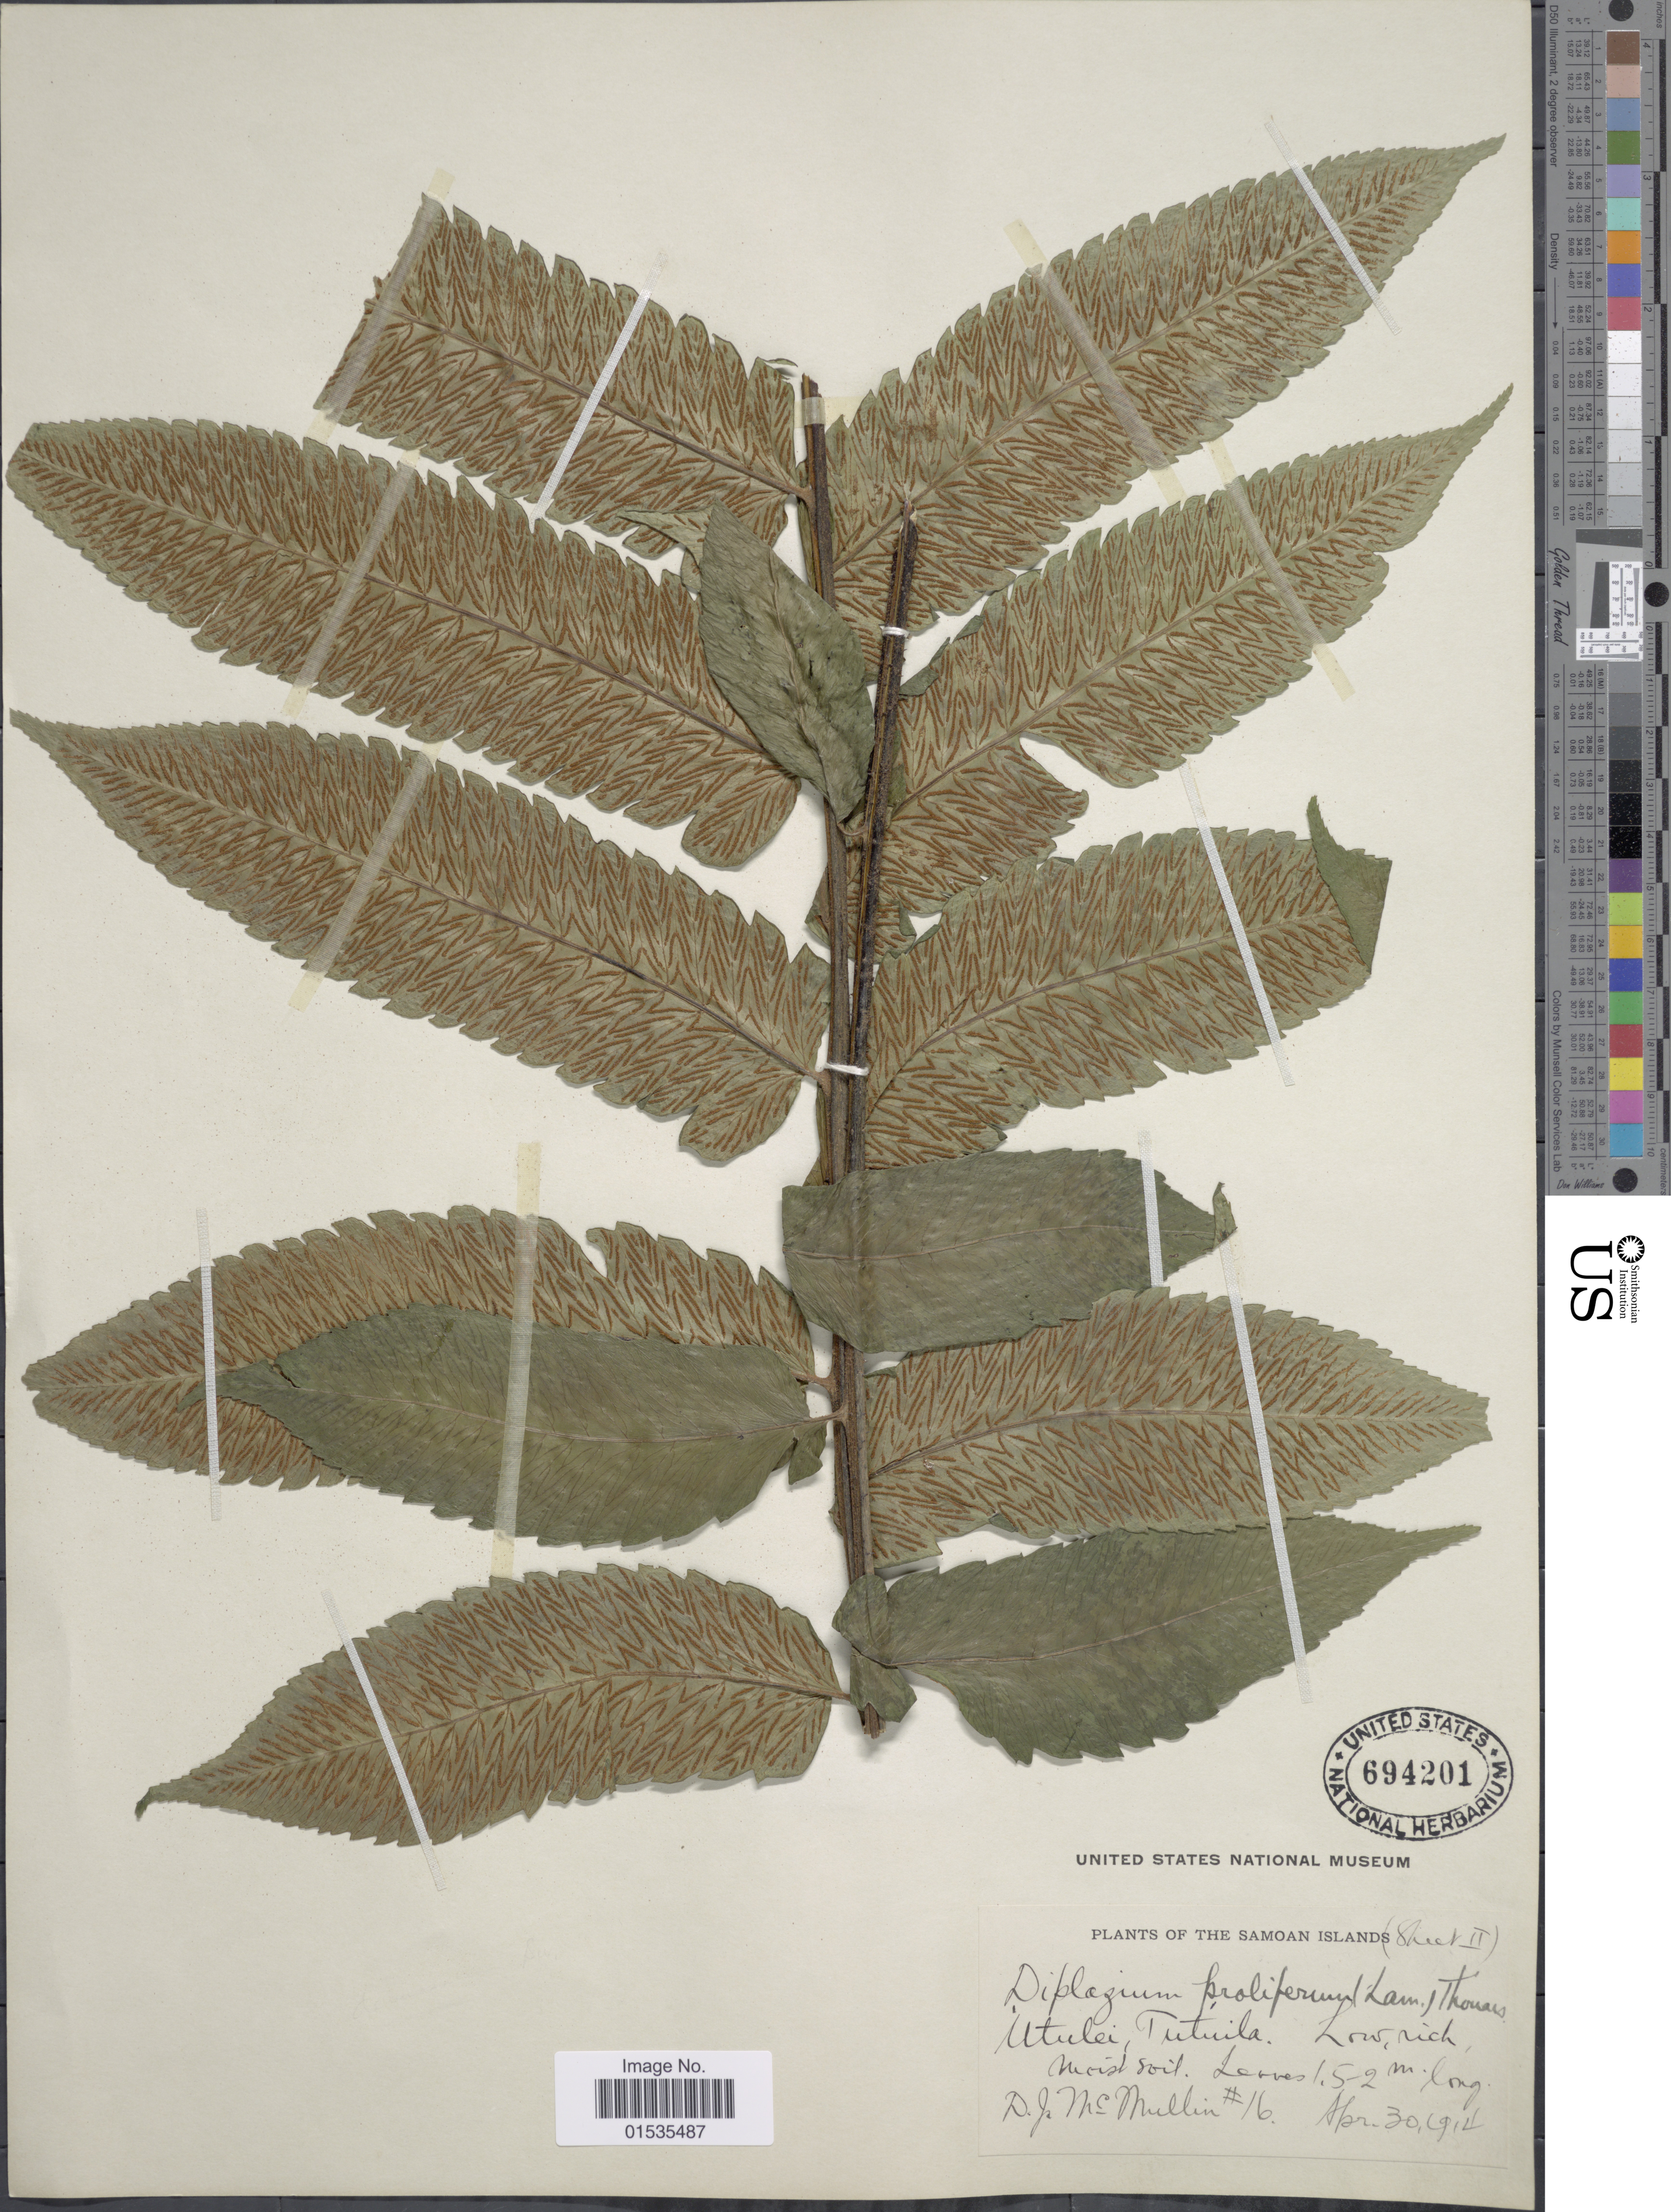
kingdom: Plantae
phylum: Tracheophyta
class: Polypodiopsida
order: Polypodiales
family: Athyriaceae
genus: Diplazium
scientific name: Diplazium proliferum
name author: (Lam.) Thouars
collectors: D. McMullin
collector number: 16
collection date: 1914-04-30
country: American Samoa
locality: Utulei, Tutuila, Low rich moist soil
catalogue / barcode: US 594201